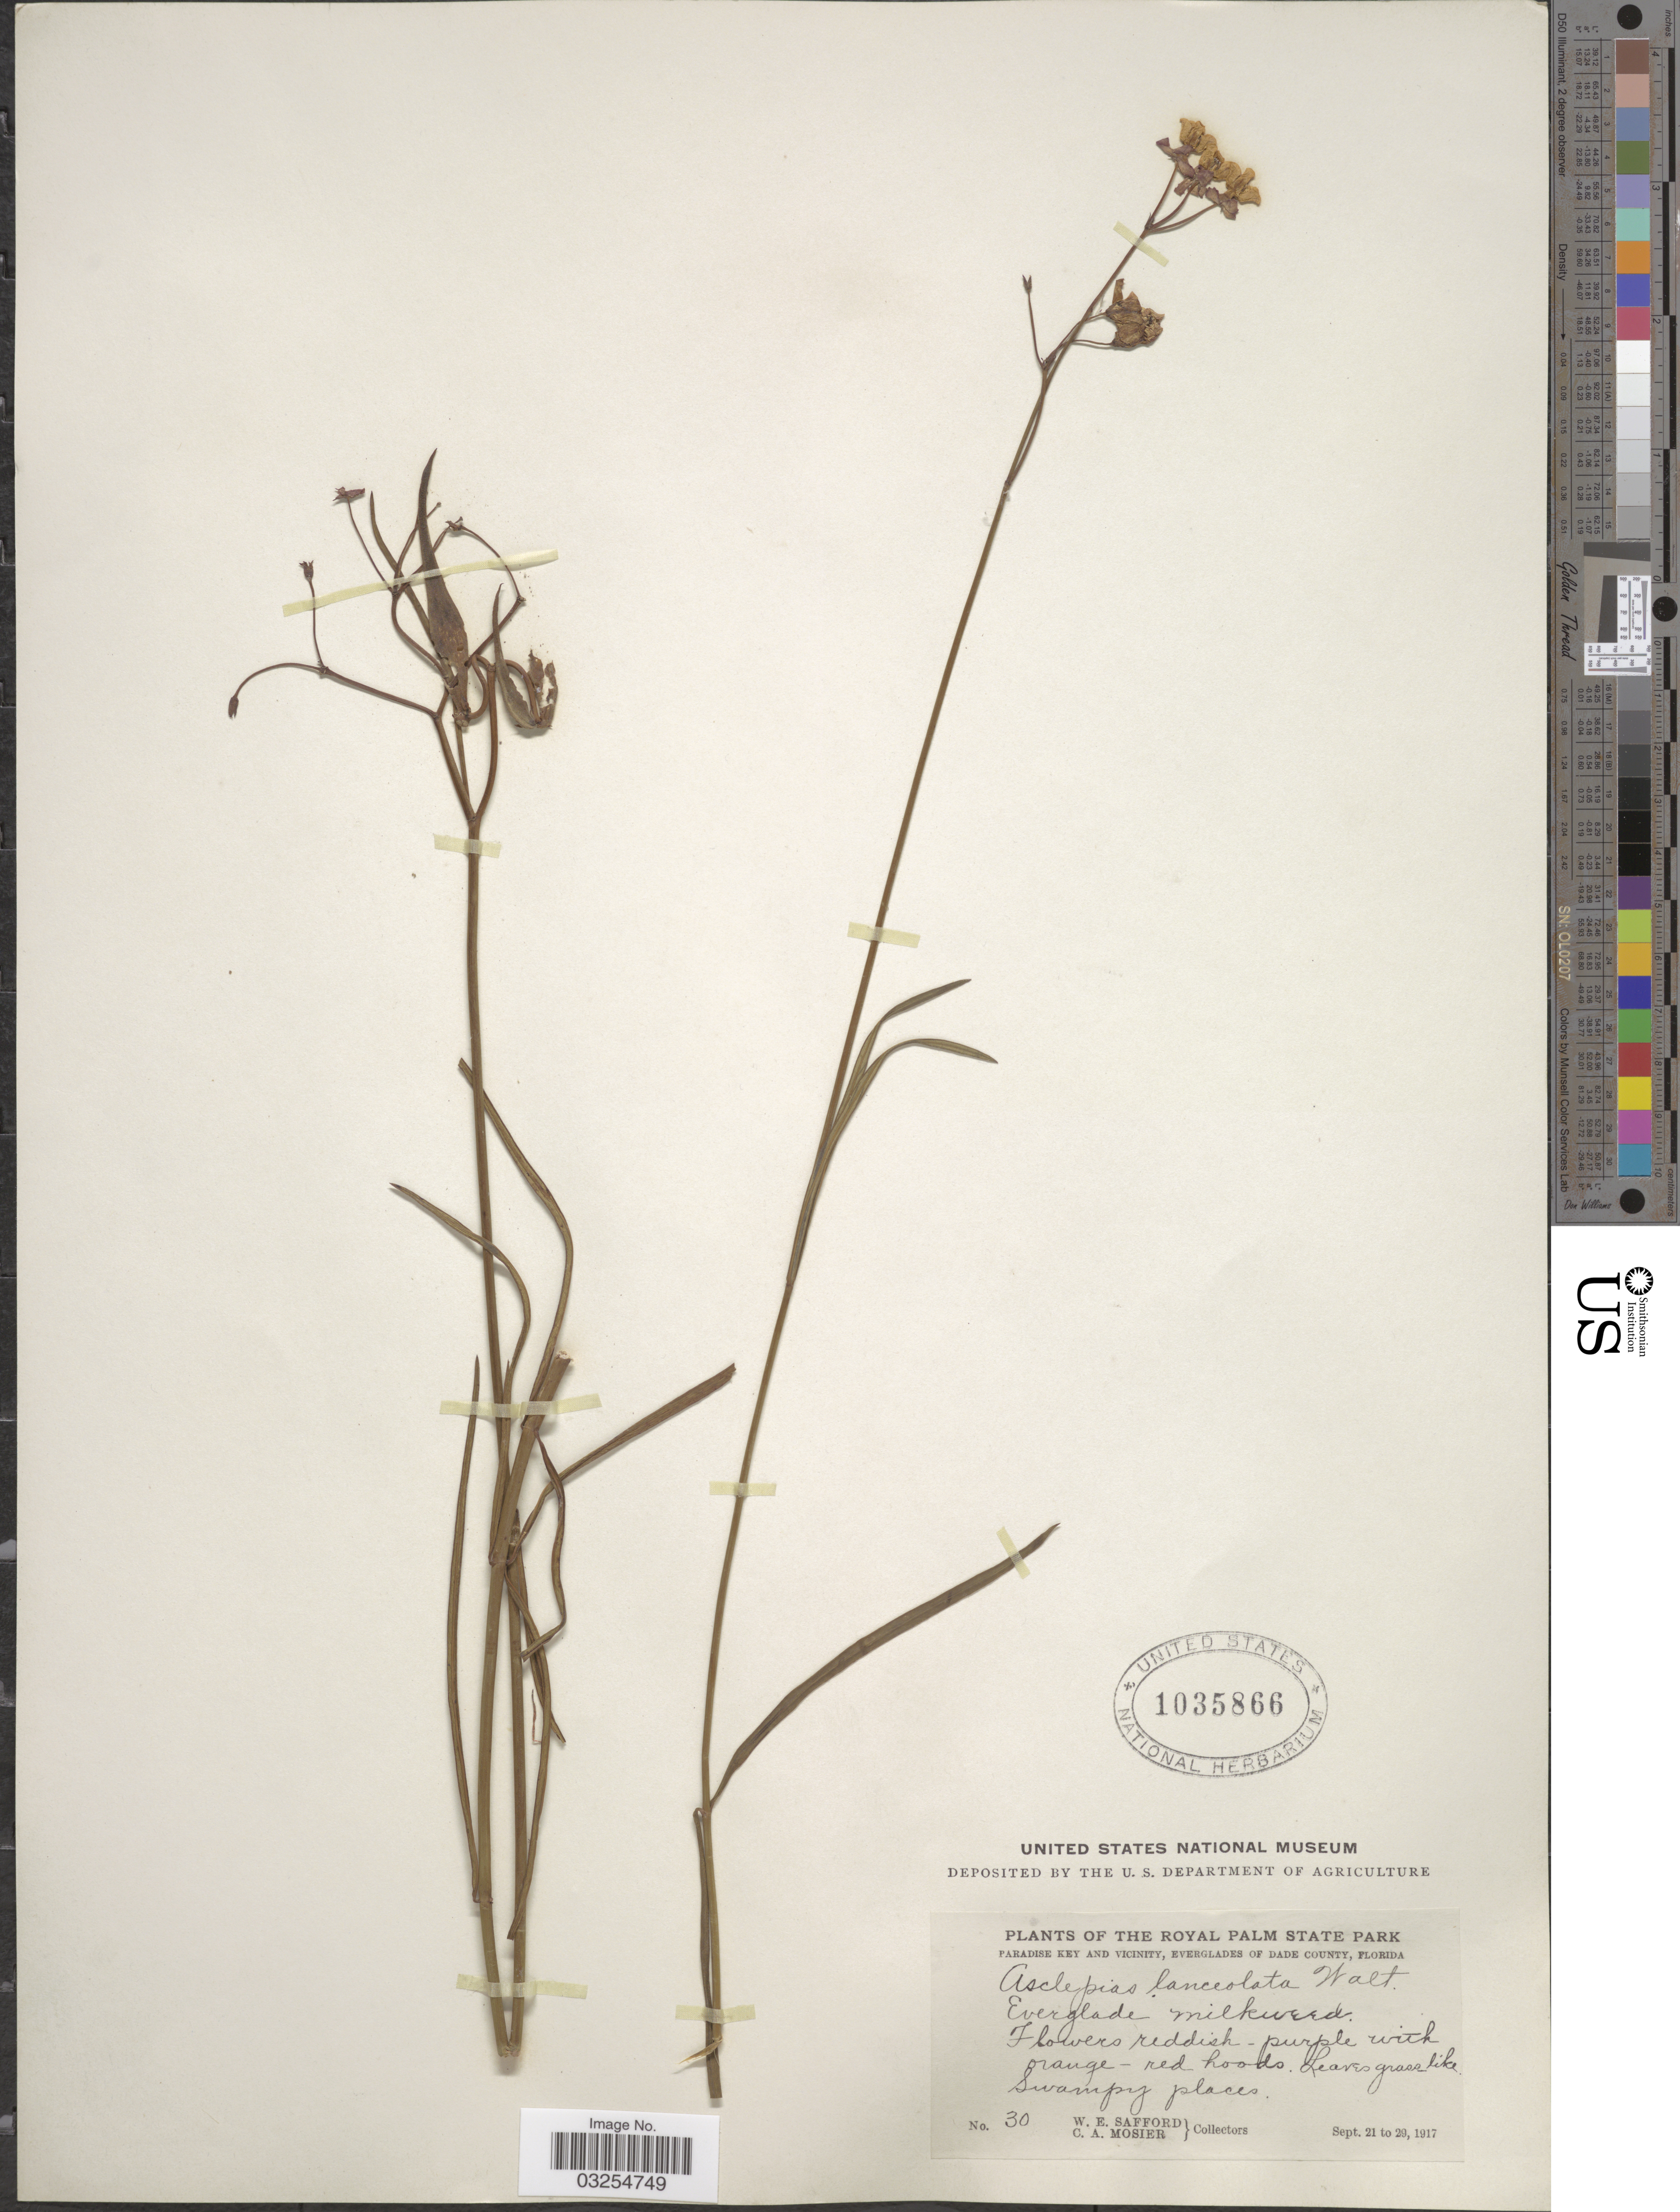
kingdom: Plantae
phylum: Tracheophyta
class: Magnoliopsida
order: Gentianales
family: Apocynaceae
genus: Asclepias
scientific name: Asclepias lanceolata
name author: Walter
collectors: W. E. Safford & C. A. Mosier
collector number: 30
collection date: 1917-09-21/1917-09-29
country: United States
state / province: Florida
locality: The Royal Palm State Park. Paradise Key and vicinity, Everglades of Dade County.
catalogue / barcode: US 1035866